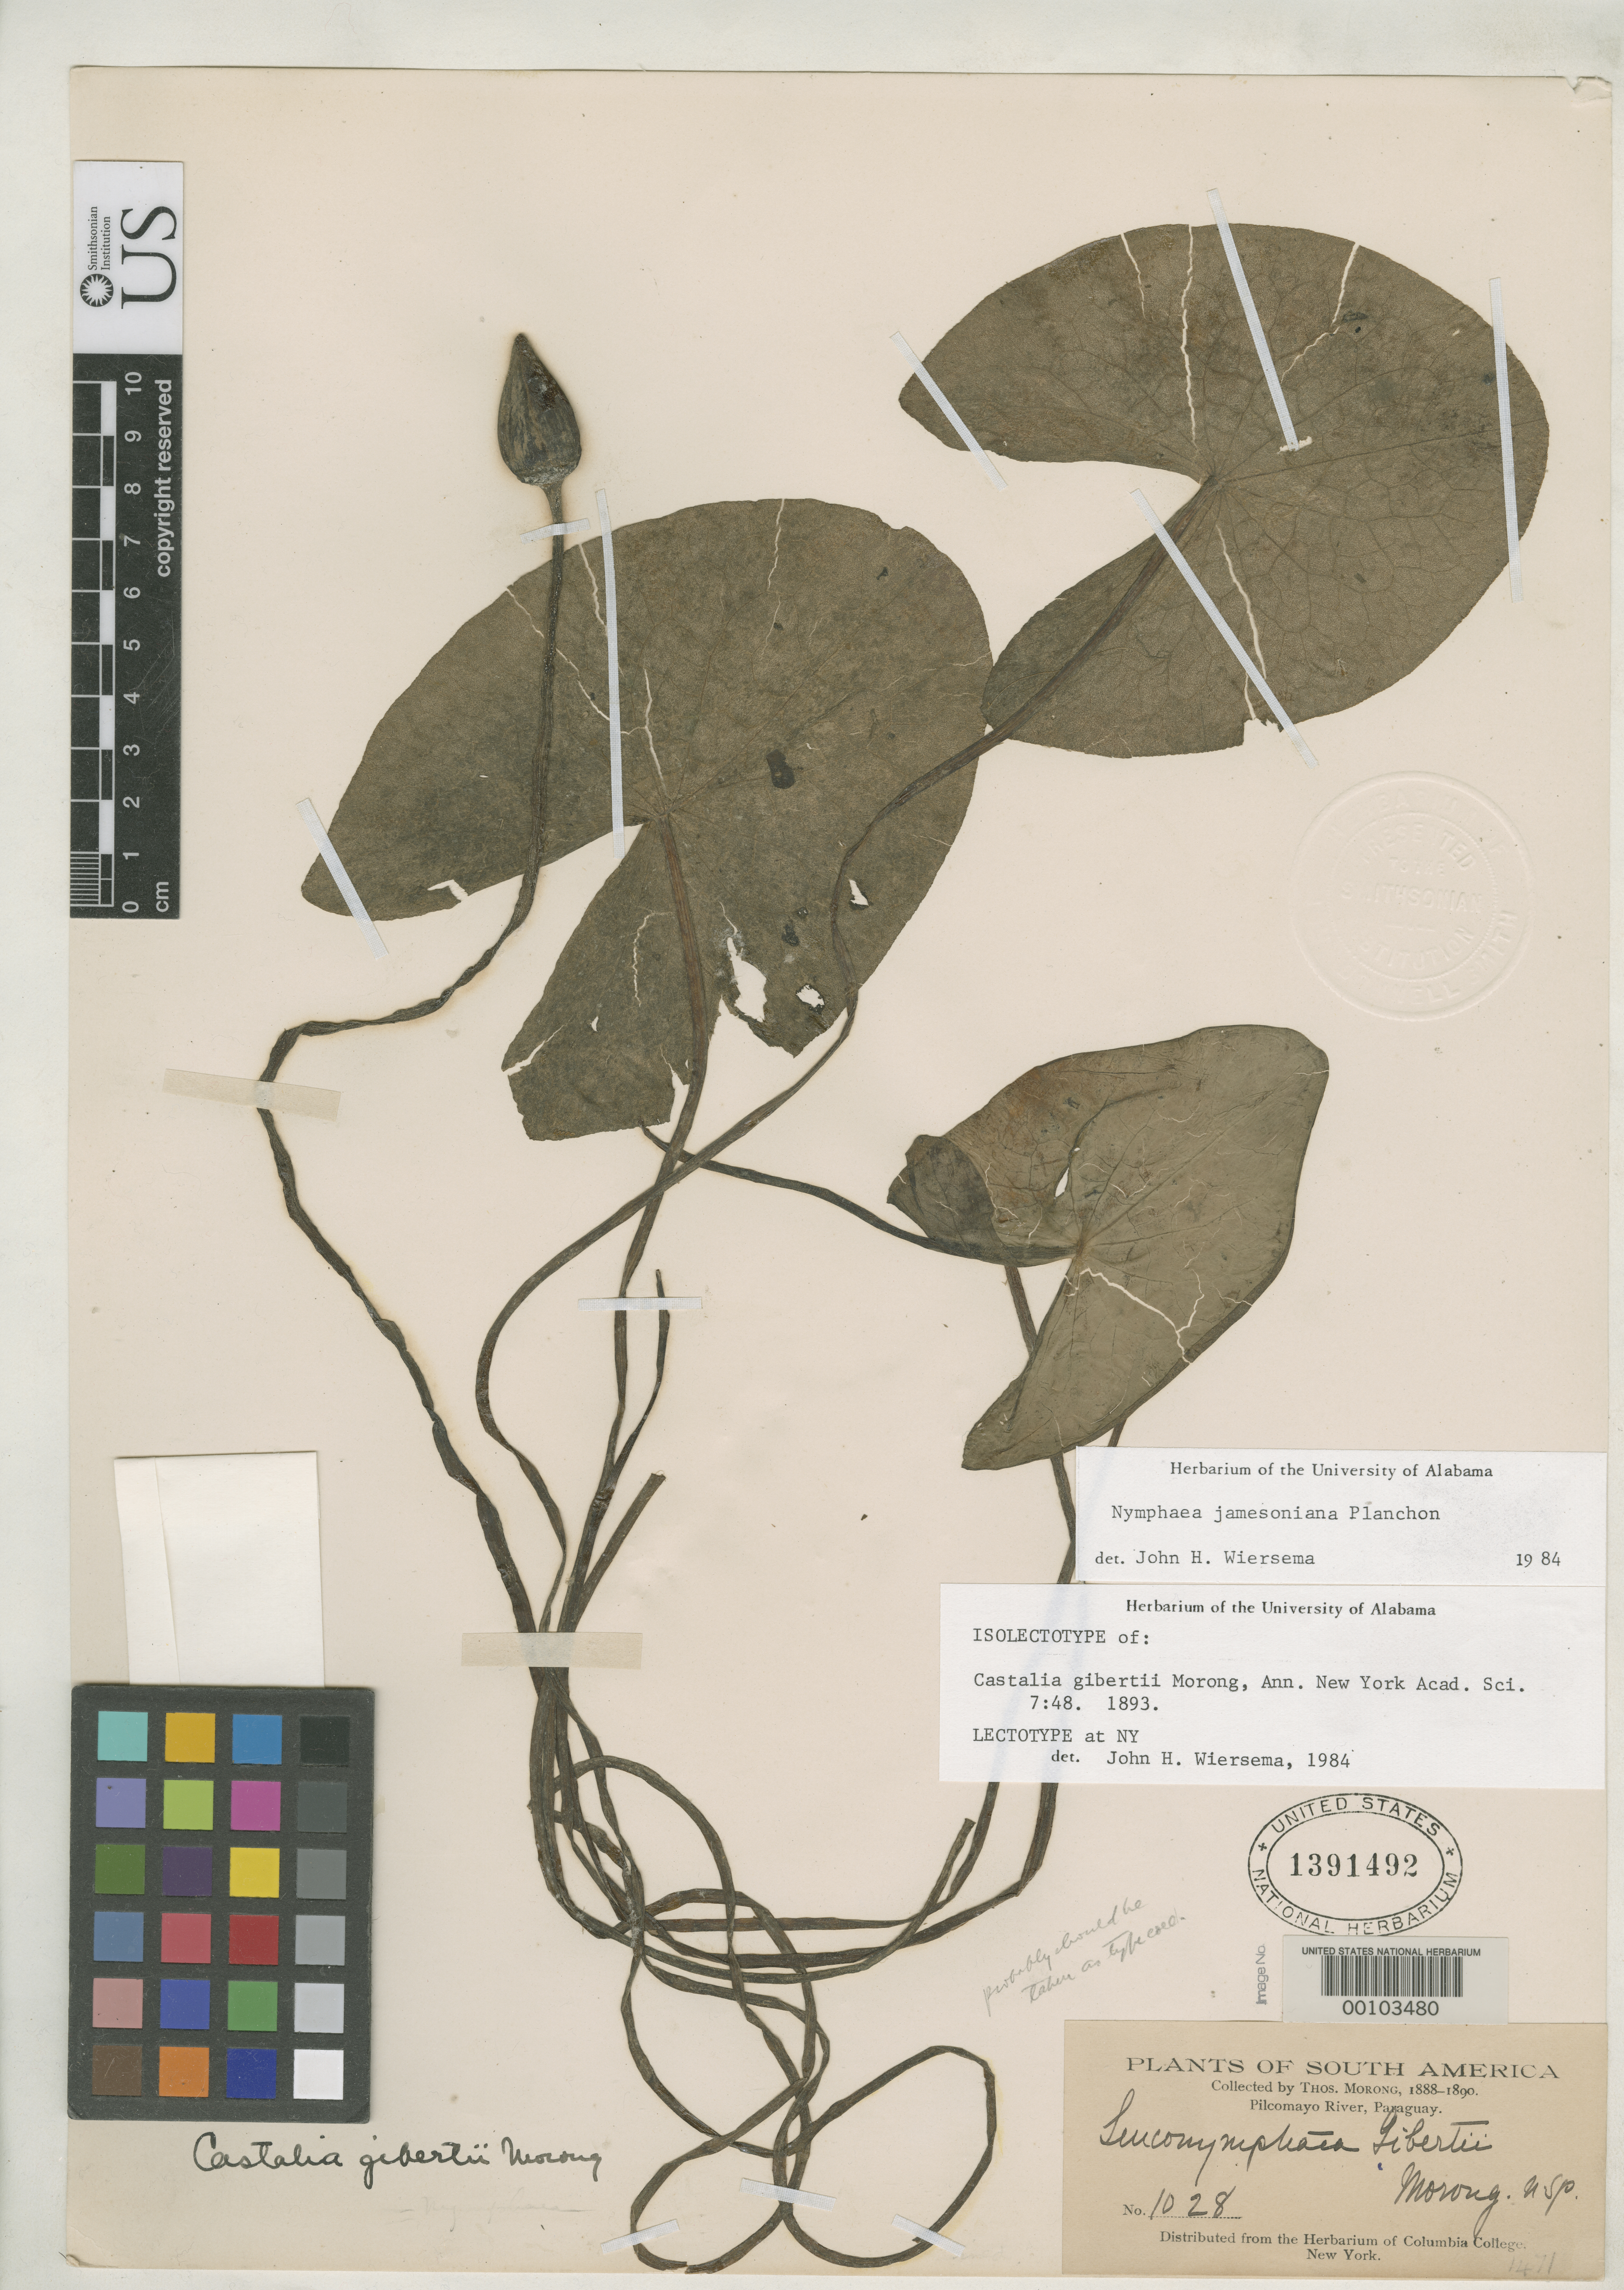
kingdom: Plantae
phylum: Tracheophyta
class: Magnoliopsida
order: Nymphaeales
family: Nymphaeaceae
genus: Castalia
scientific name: Castalia gilbertii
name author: Morong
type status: Isolectotype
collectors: T. Morong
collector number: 1082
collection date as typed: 1888 to -- --- 1890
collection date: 1888/1890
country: Paraguay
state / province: Boquerón / Presidente Hayes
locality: Pilcomayo River.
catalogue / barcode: US 1391492